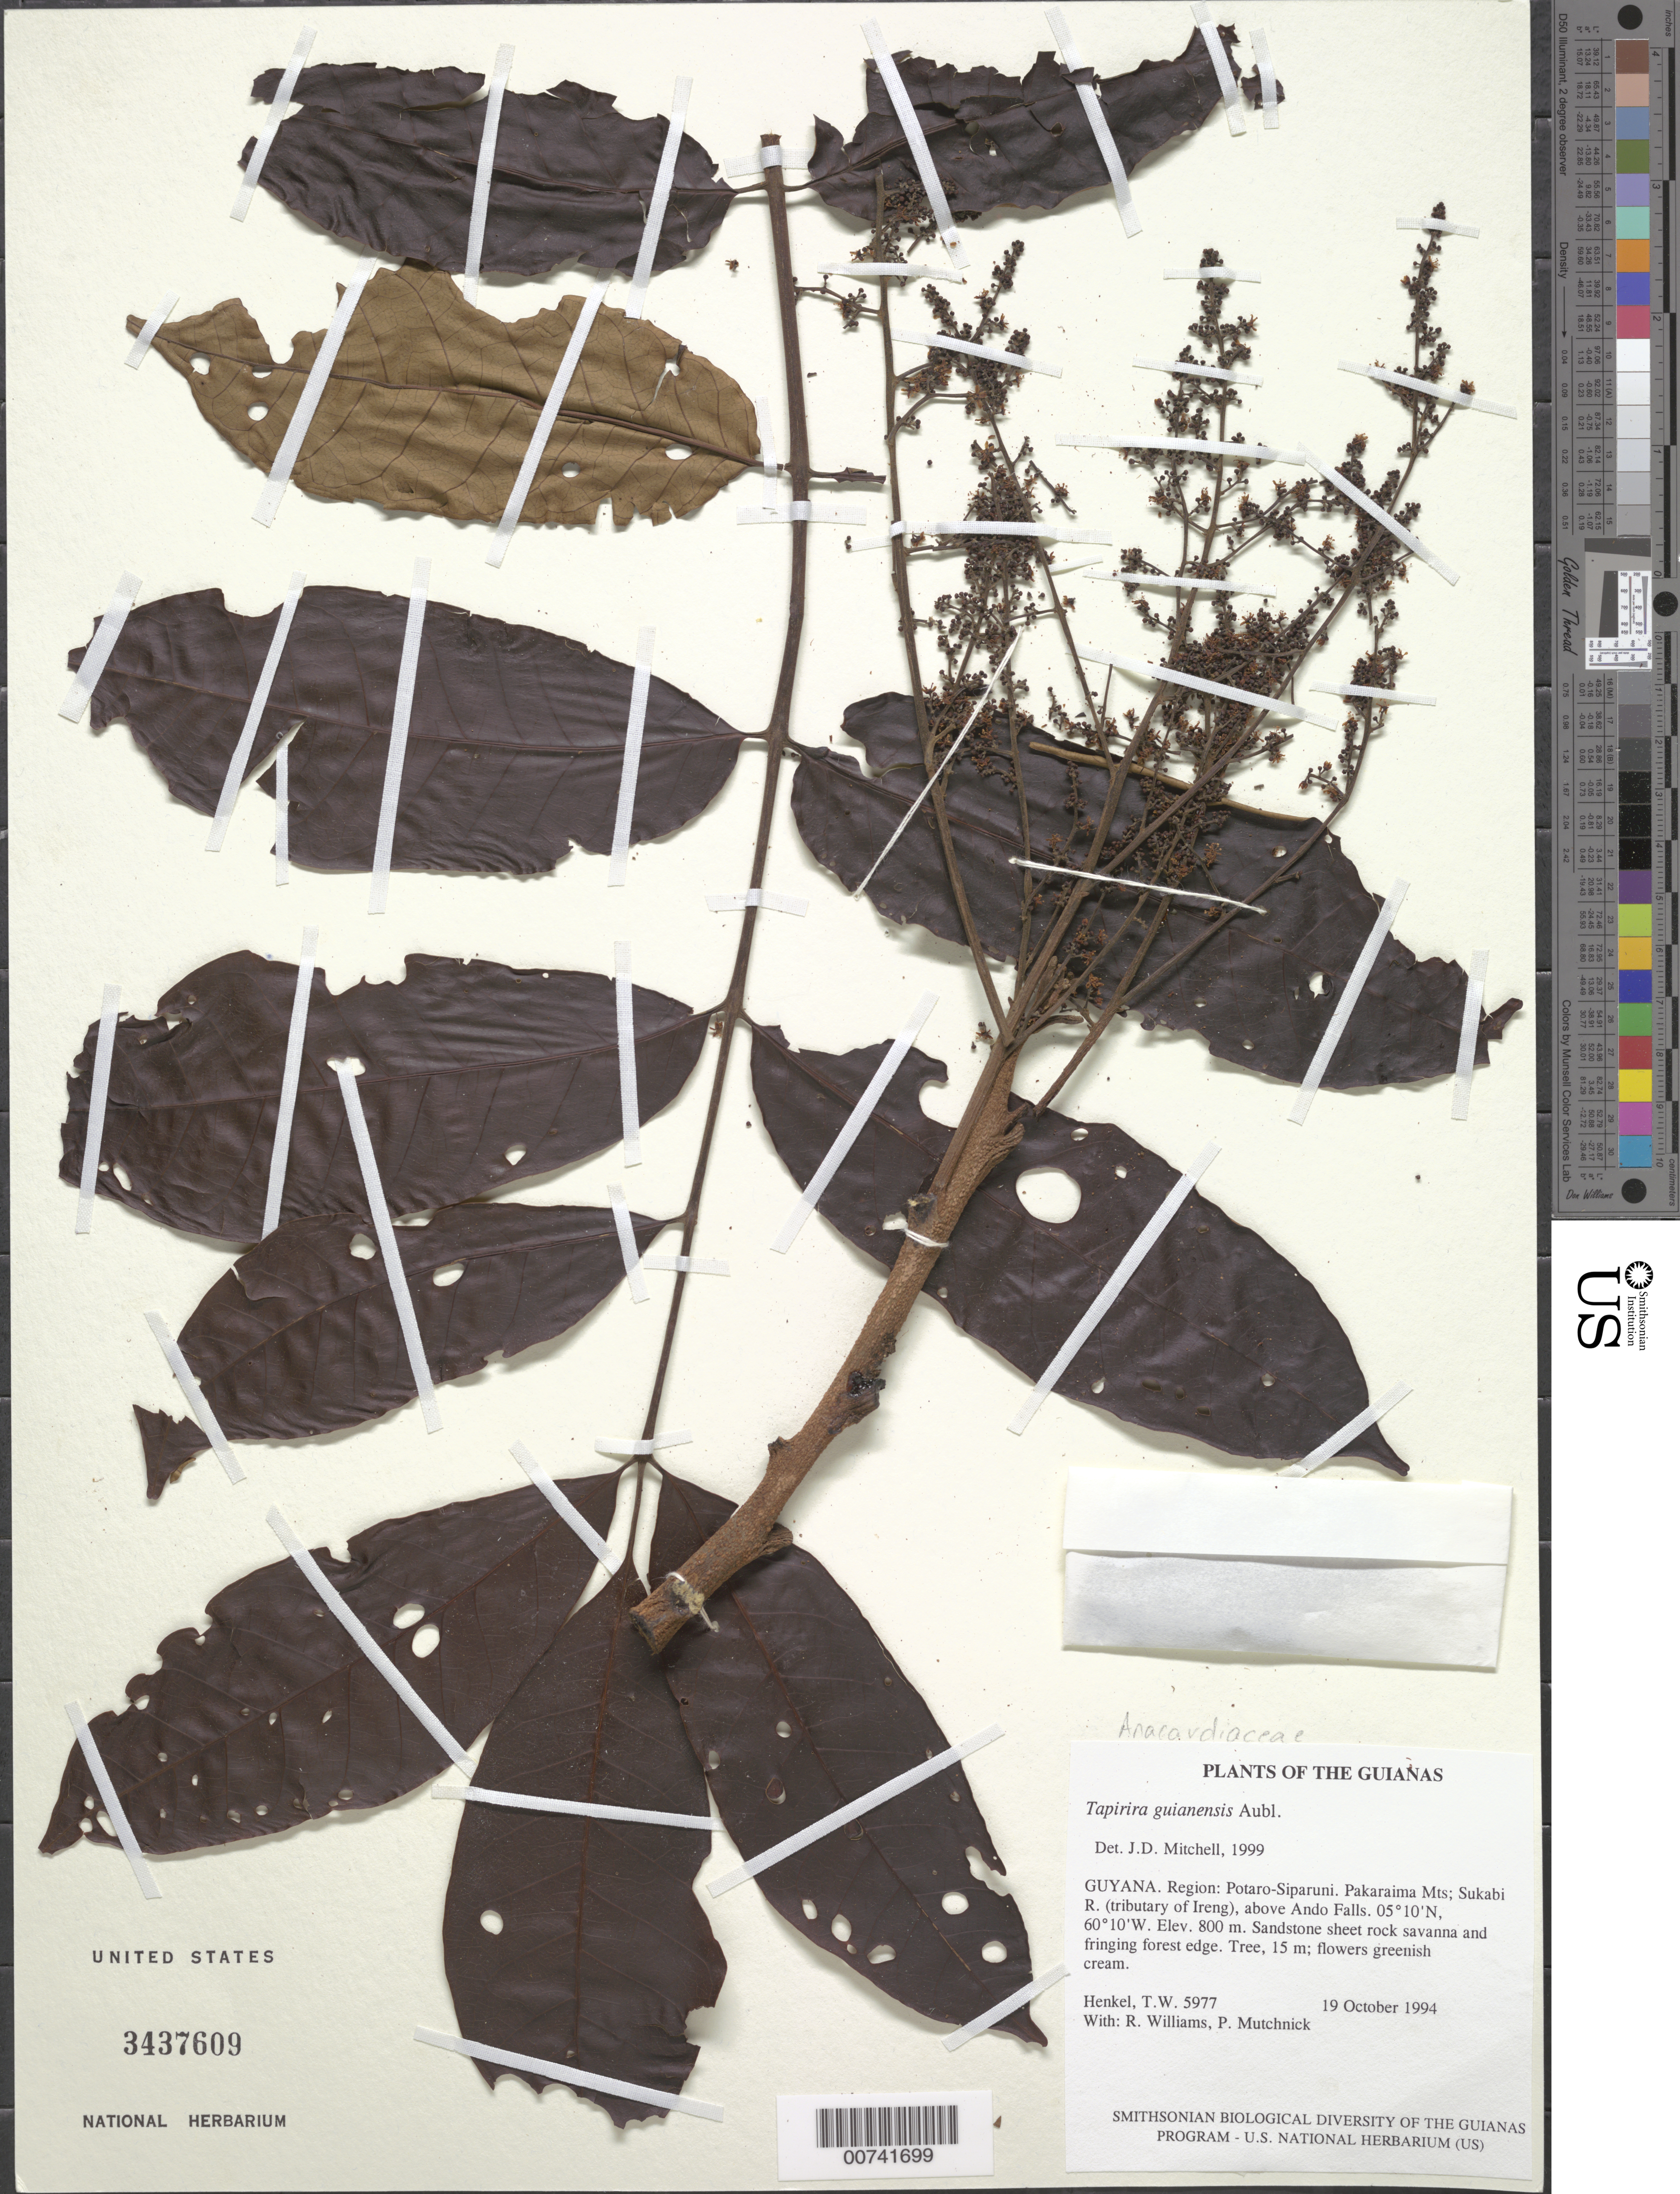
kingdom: Plantae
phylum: Tracheophyta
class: Magnoliopsida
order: Sapindales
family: Anacardiaceae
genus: Tapirira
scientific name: Tapirira guianensis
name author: Aubl.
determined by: Mitchell, John D.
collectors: T. Henkel, R. Williams & P. Mutchnick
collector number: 5977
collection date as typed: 19 October 1994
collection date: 1994-10-19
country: Guyana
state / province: Potaro-Siparuni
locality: Pakaraima Mts; Sukabi R. (tributary of Ireng), above Ando Falls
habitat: Sandstone sheet rock savanna and fringing forest edge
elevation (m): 800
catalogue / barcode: US 3437609